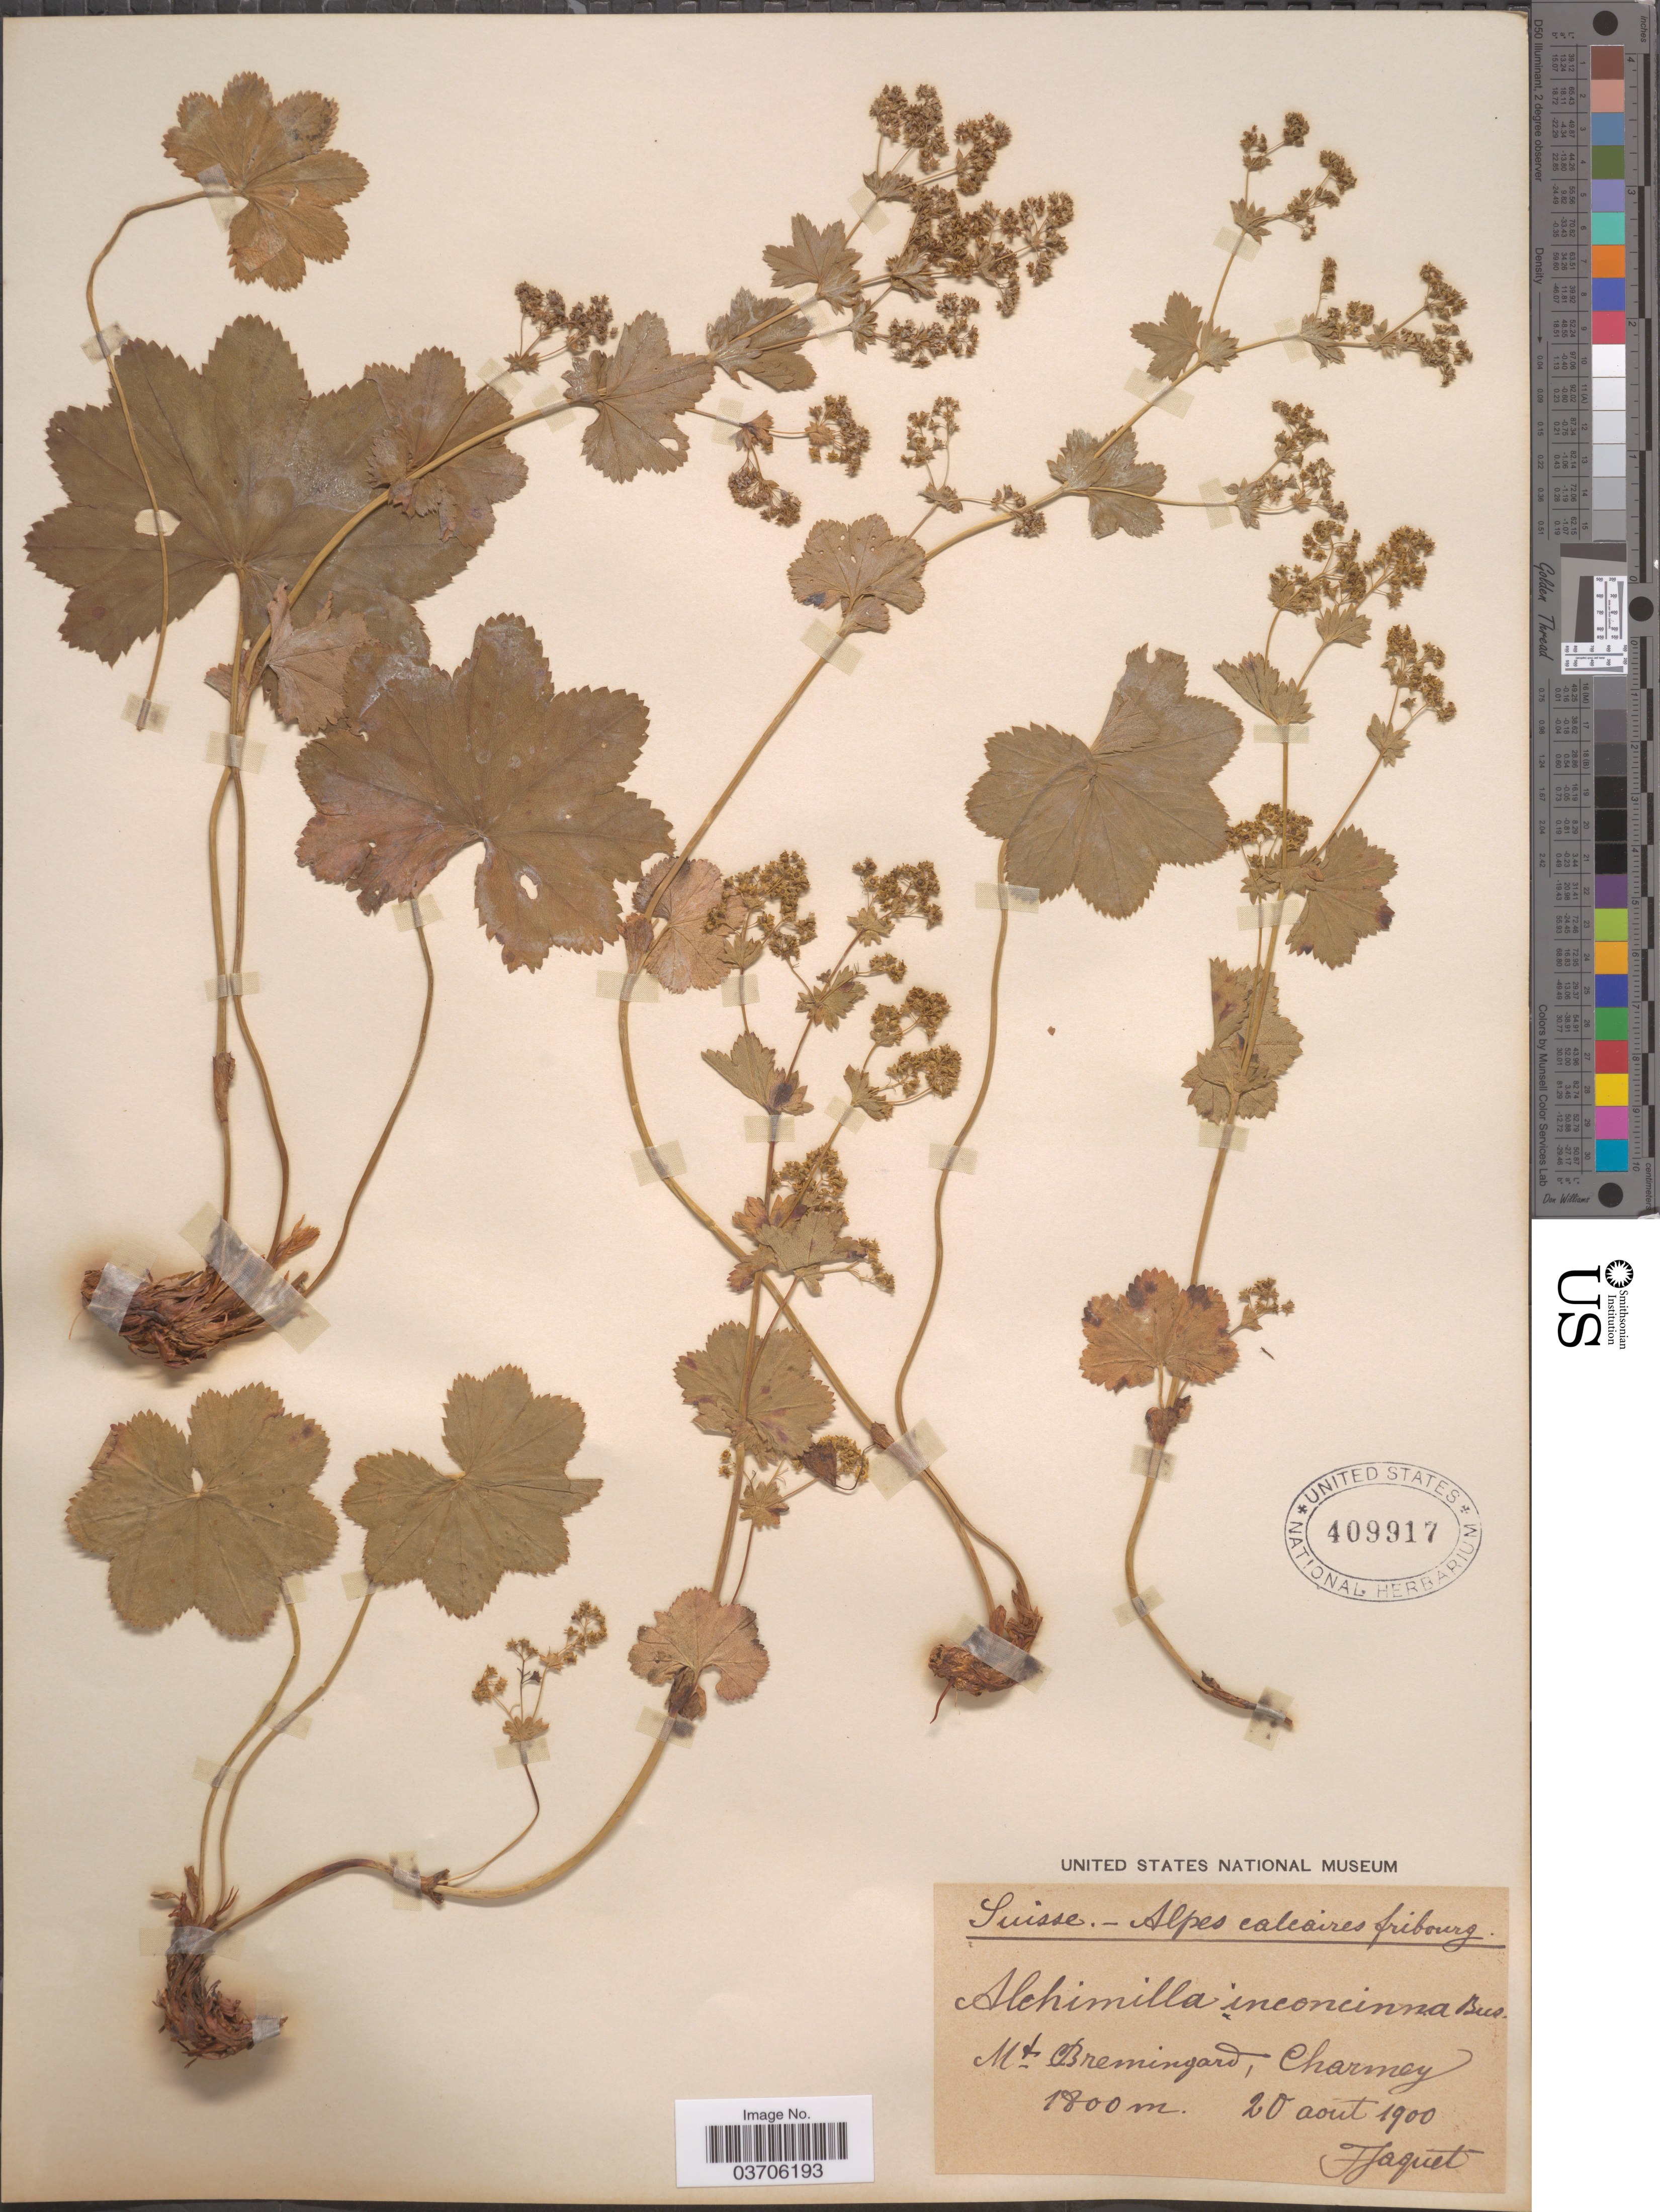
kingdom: Plantae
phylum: Tracheophyta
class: Magnoliopsida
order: Rosales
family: Rosaceae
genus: Alchemilla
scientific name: Alchemilla inconcinna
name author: Buser ex DC.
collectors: F. Jaquet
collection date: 1900-08-20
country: Switzerland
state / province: Fribourg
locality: Suisse - Alpes calcaires fribourg. Mt Bremingard, Charmey.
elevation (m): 1800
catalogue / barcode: US 409917